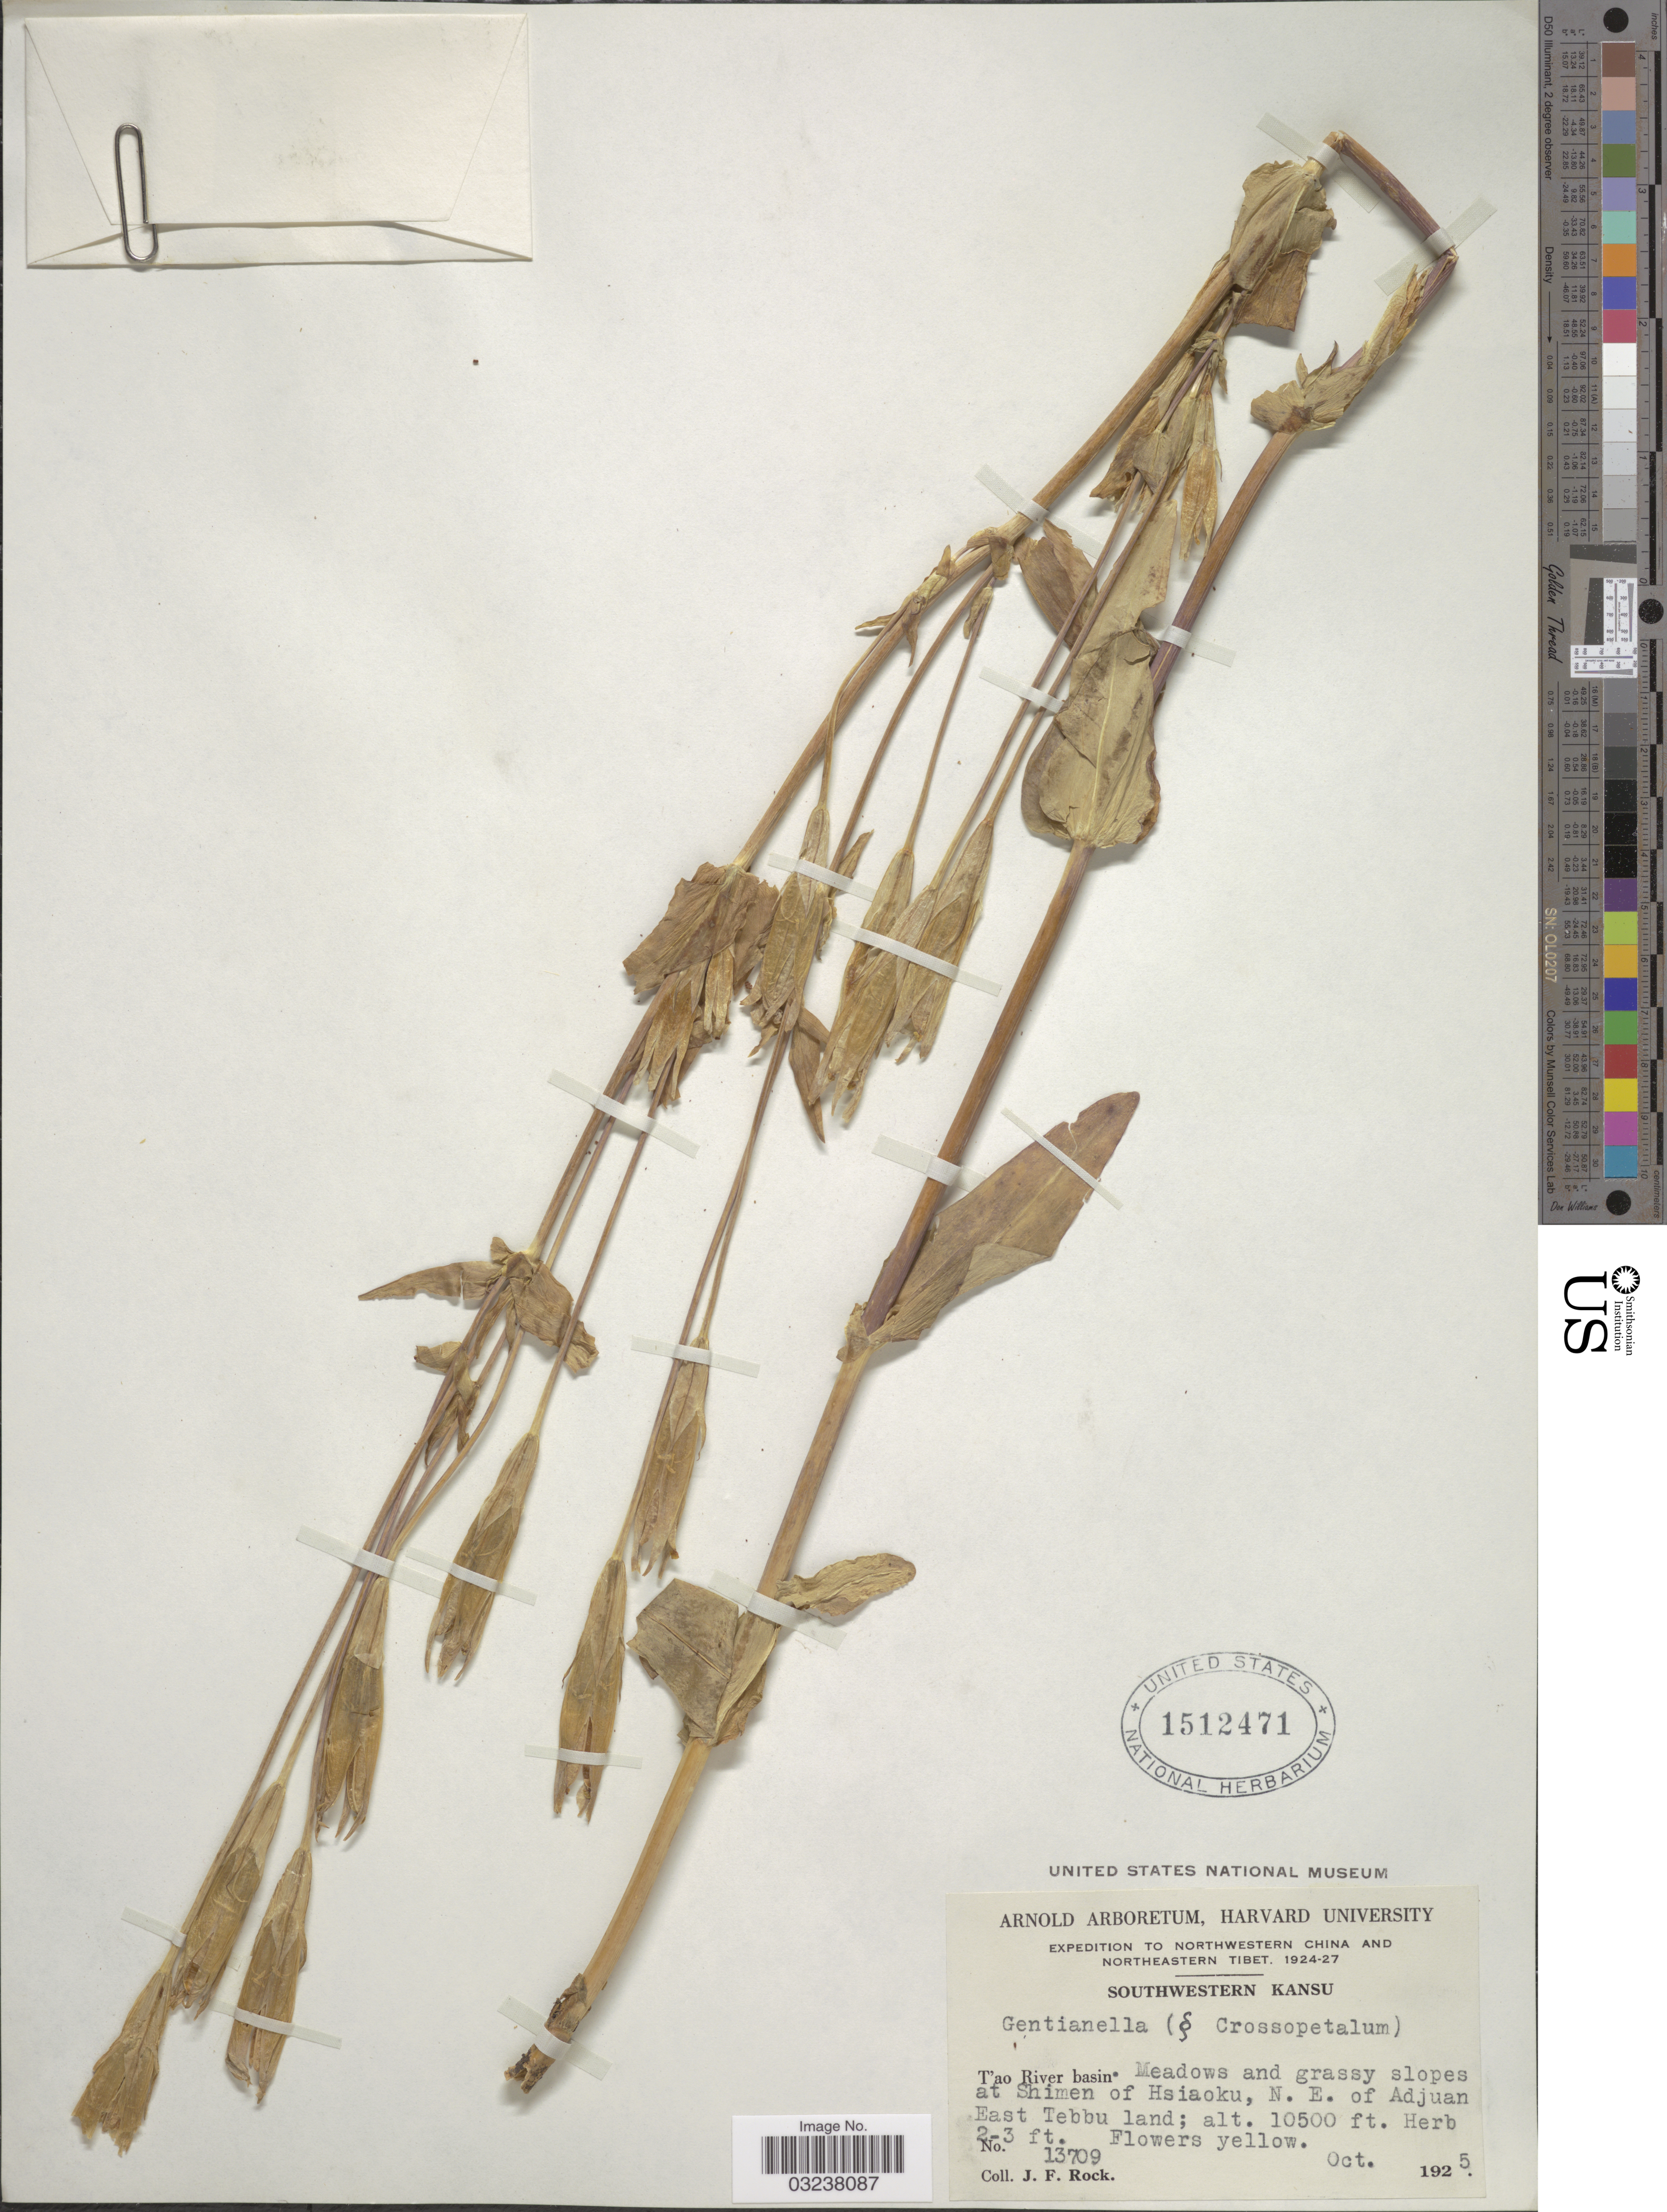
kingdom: Plantae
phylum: Tracheophyta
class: Magnoliopsida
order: Gentianales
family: Gentianaceae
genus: Gentianella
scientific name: Gentianella sp.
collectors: J. Rock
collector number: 13709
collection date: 1925-10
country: China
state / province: Gansu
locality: Northwestern China and Northeastern Tibet. Southwestern Kansu. T'ao River basin. Meadows and grassy slopes at Shimen of Hsiaoku, N.E. of Adjuan East Tebbu land.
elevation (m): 3200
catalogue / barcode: US 1512471